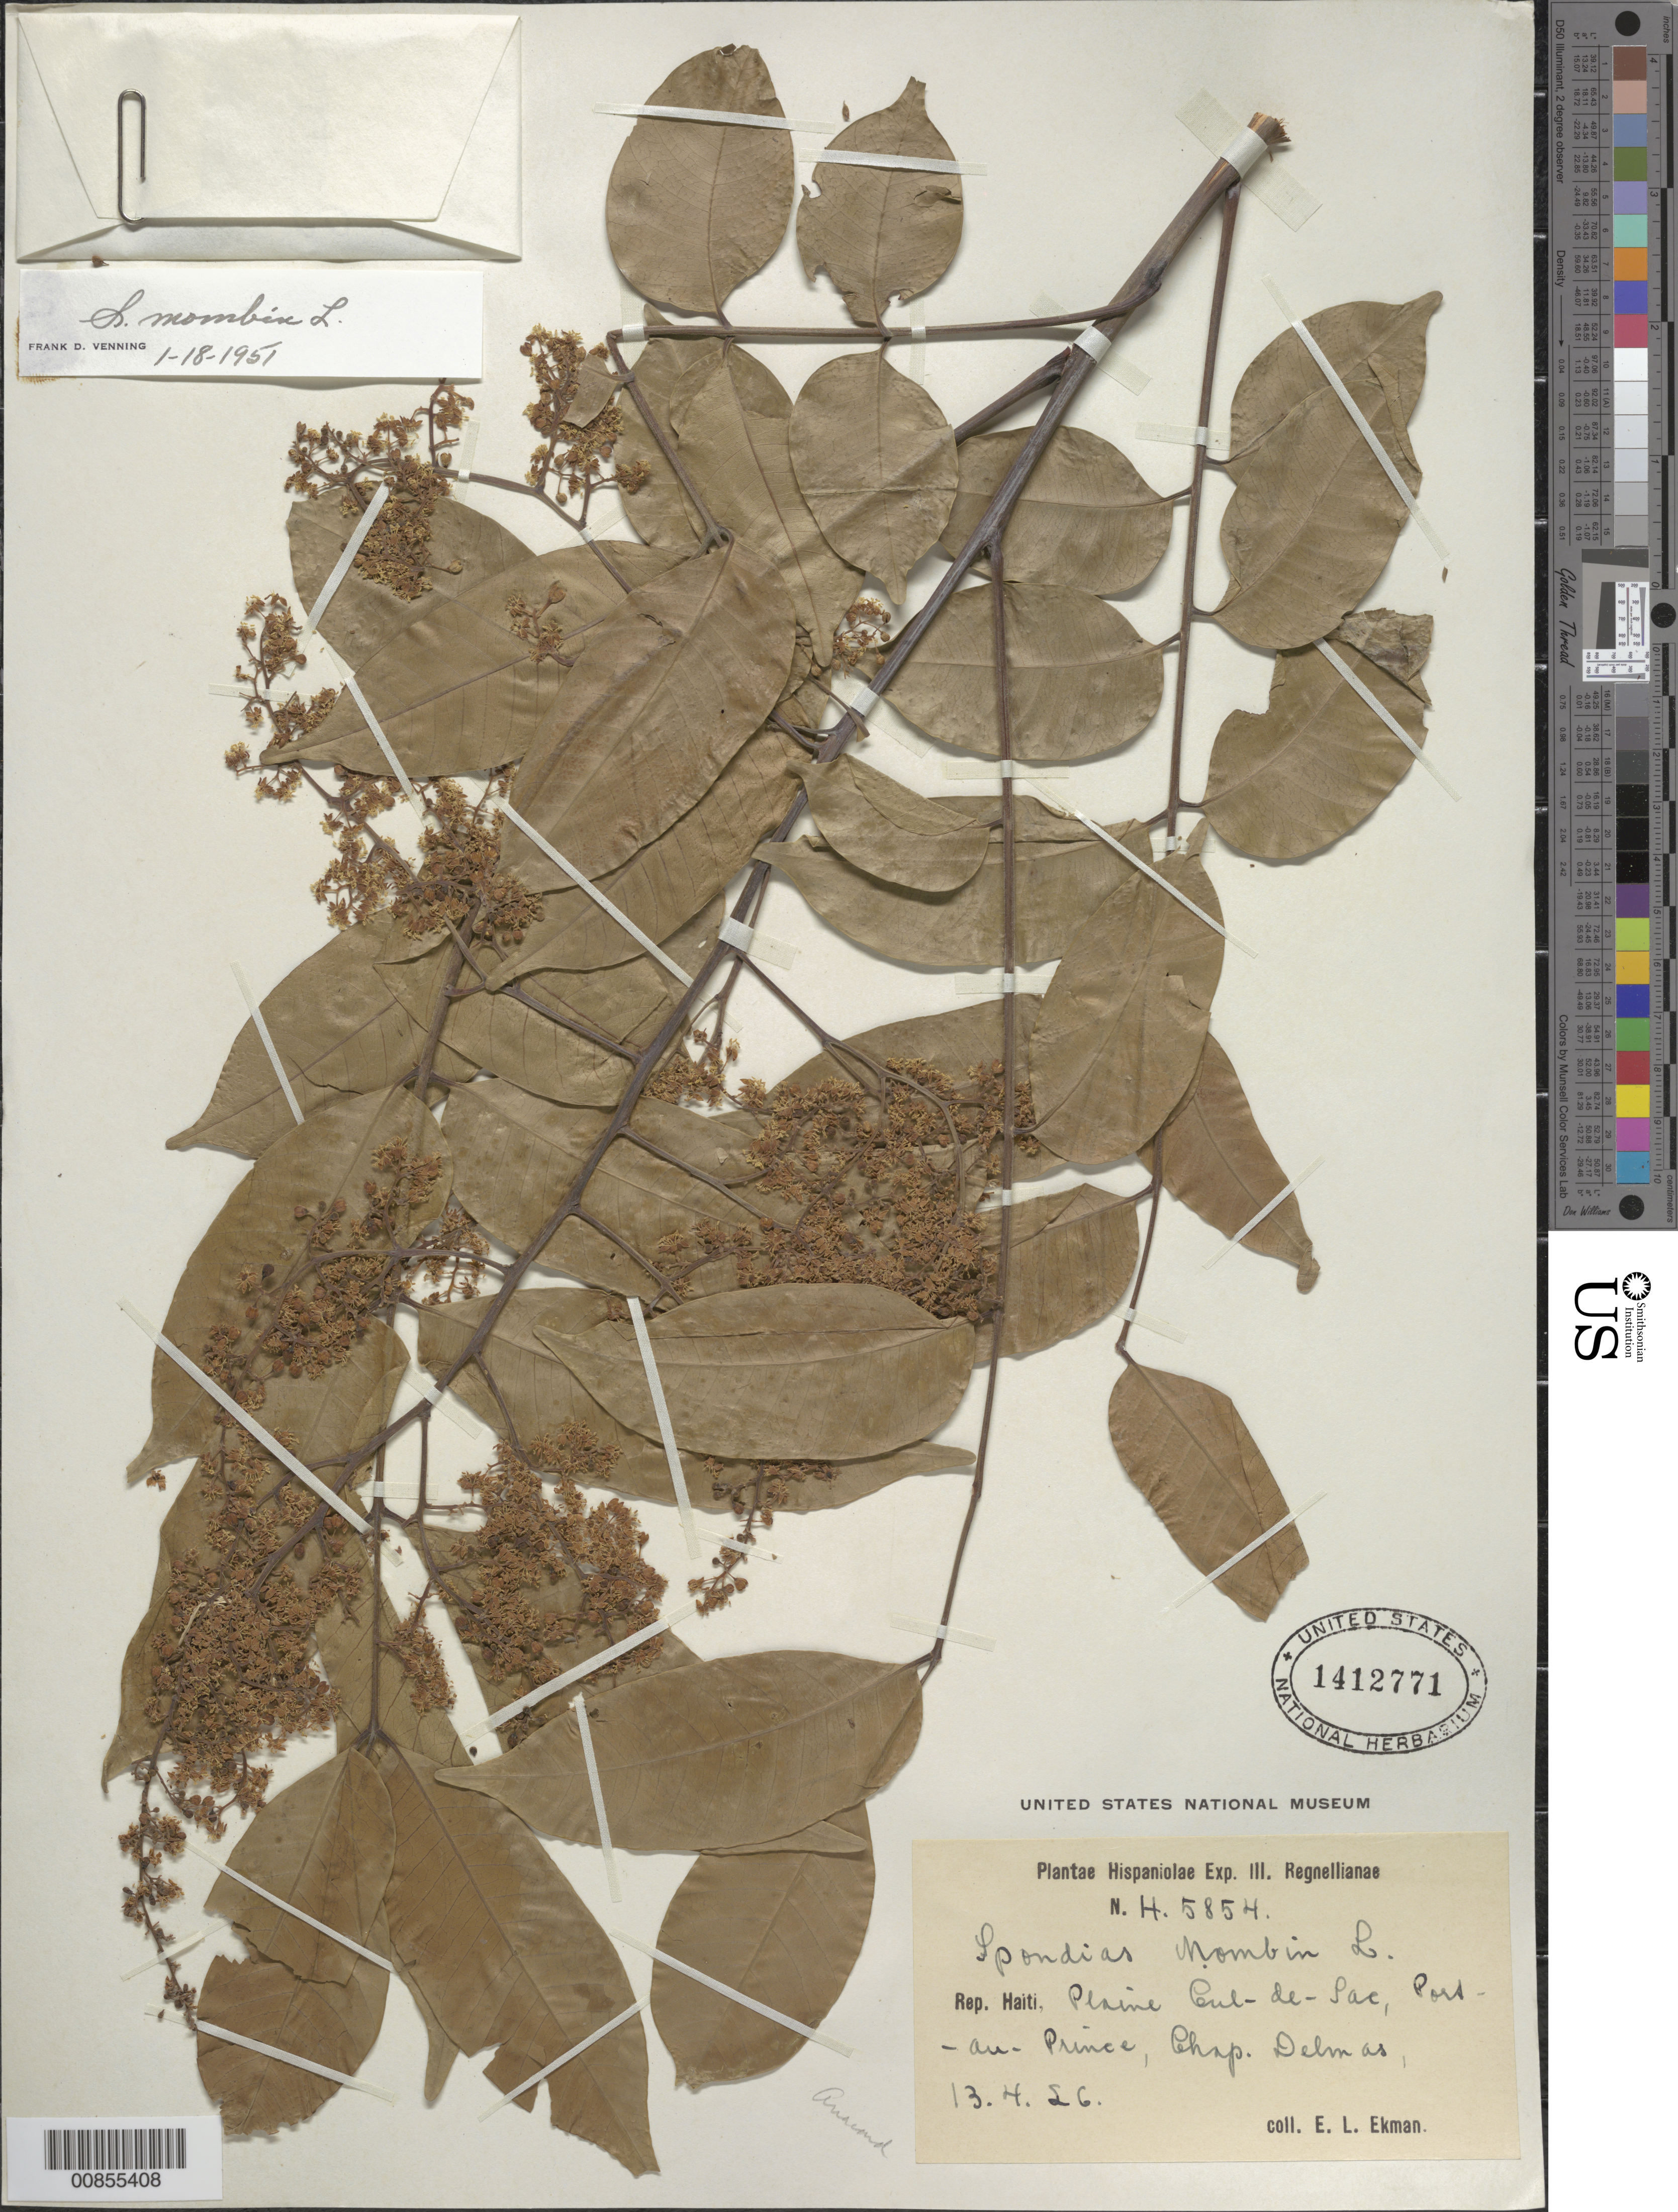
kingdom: Plantae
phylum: Tracheophyta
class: Magnoliopsida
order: Sapindales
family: Anacardiaceae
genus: Spondias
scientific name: Spondias mombin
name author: L.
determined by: Venning, F. D.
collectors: E. L. Ekman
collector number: H 5854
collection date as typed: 13 Apr 1926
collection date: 1926-04-13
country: Haiti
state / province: Ouest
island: Hispaniola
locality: Plaine Cul-de-Sac, Port-au-Prince, Chap. Delmas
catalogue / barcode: US 1412771